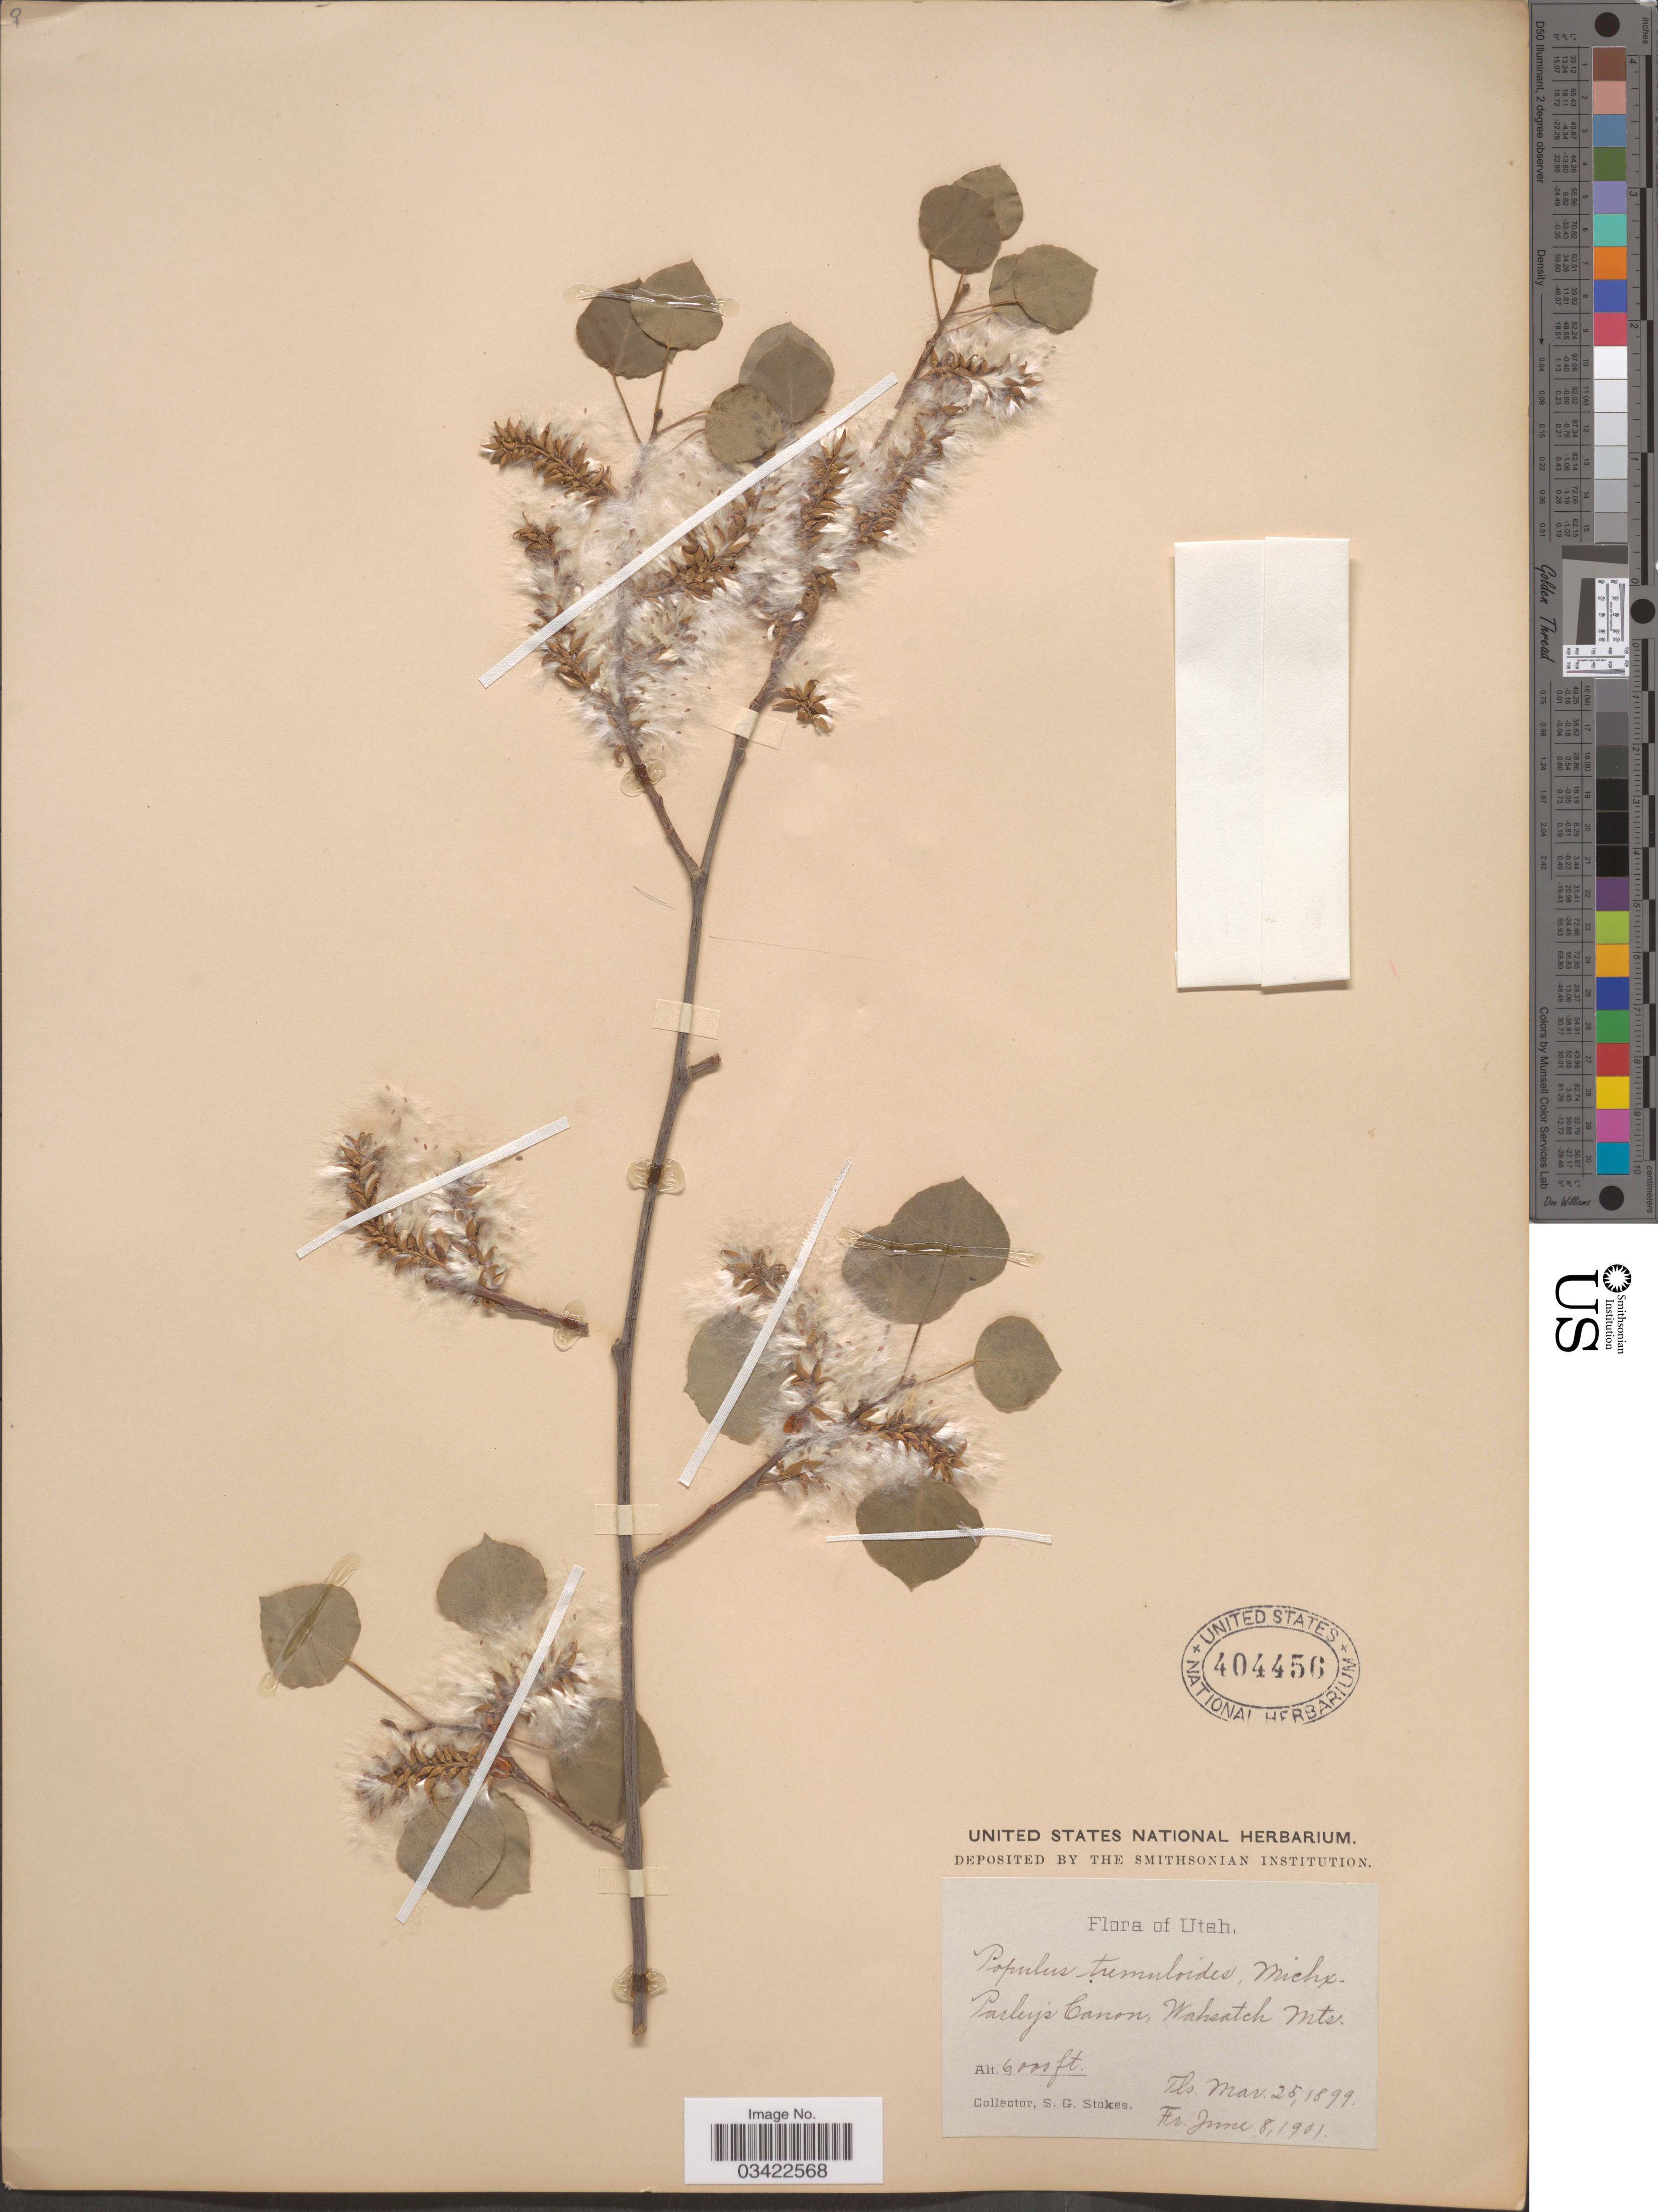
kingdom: Plantae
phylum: Tracheophyta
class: Magnoliopsida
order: Malpighiales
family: Salicaceae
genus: Populus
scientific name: Populus tremuloides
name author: Michx.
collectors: S. G. Stokes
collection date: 1899-03-25/1901-06-08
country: United States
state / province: Utah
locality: Parley's Canon, Wahsatch Mts.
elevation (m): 1829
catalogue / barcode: US 404456